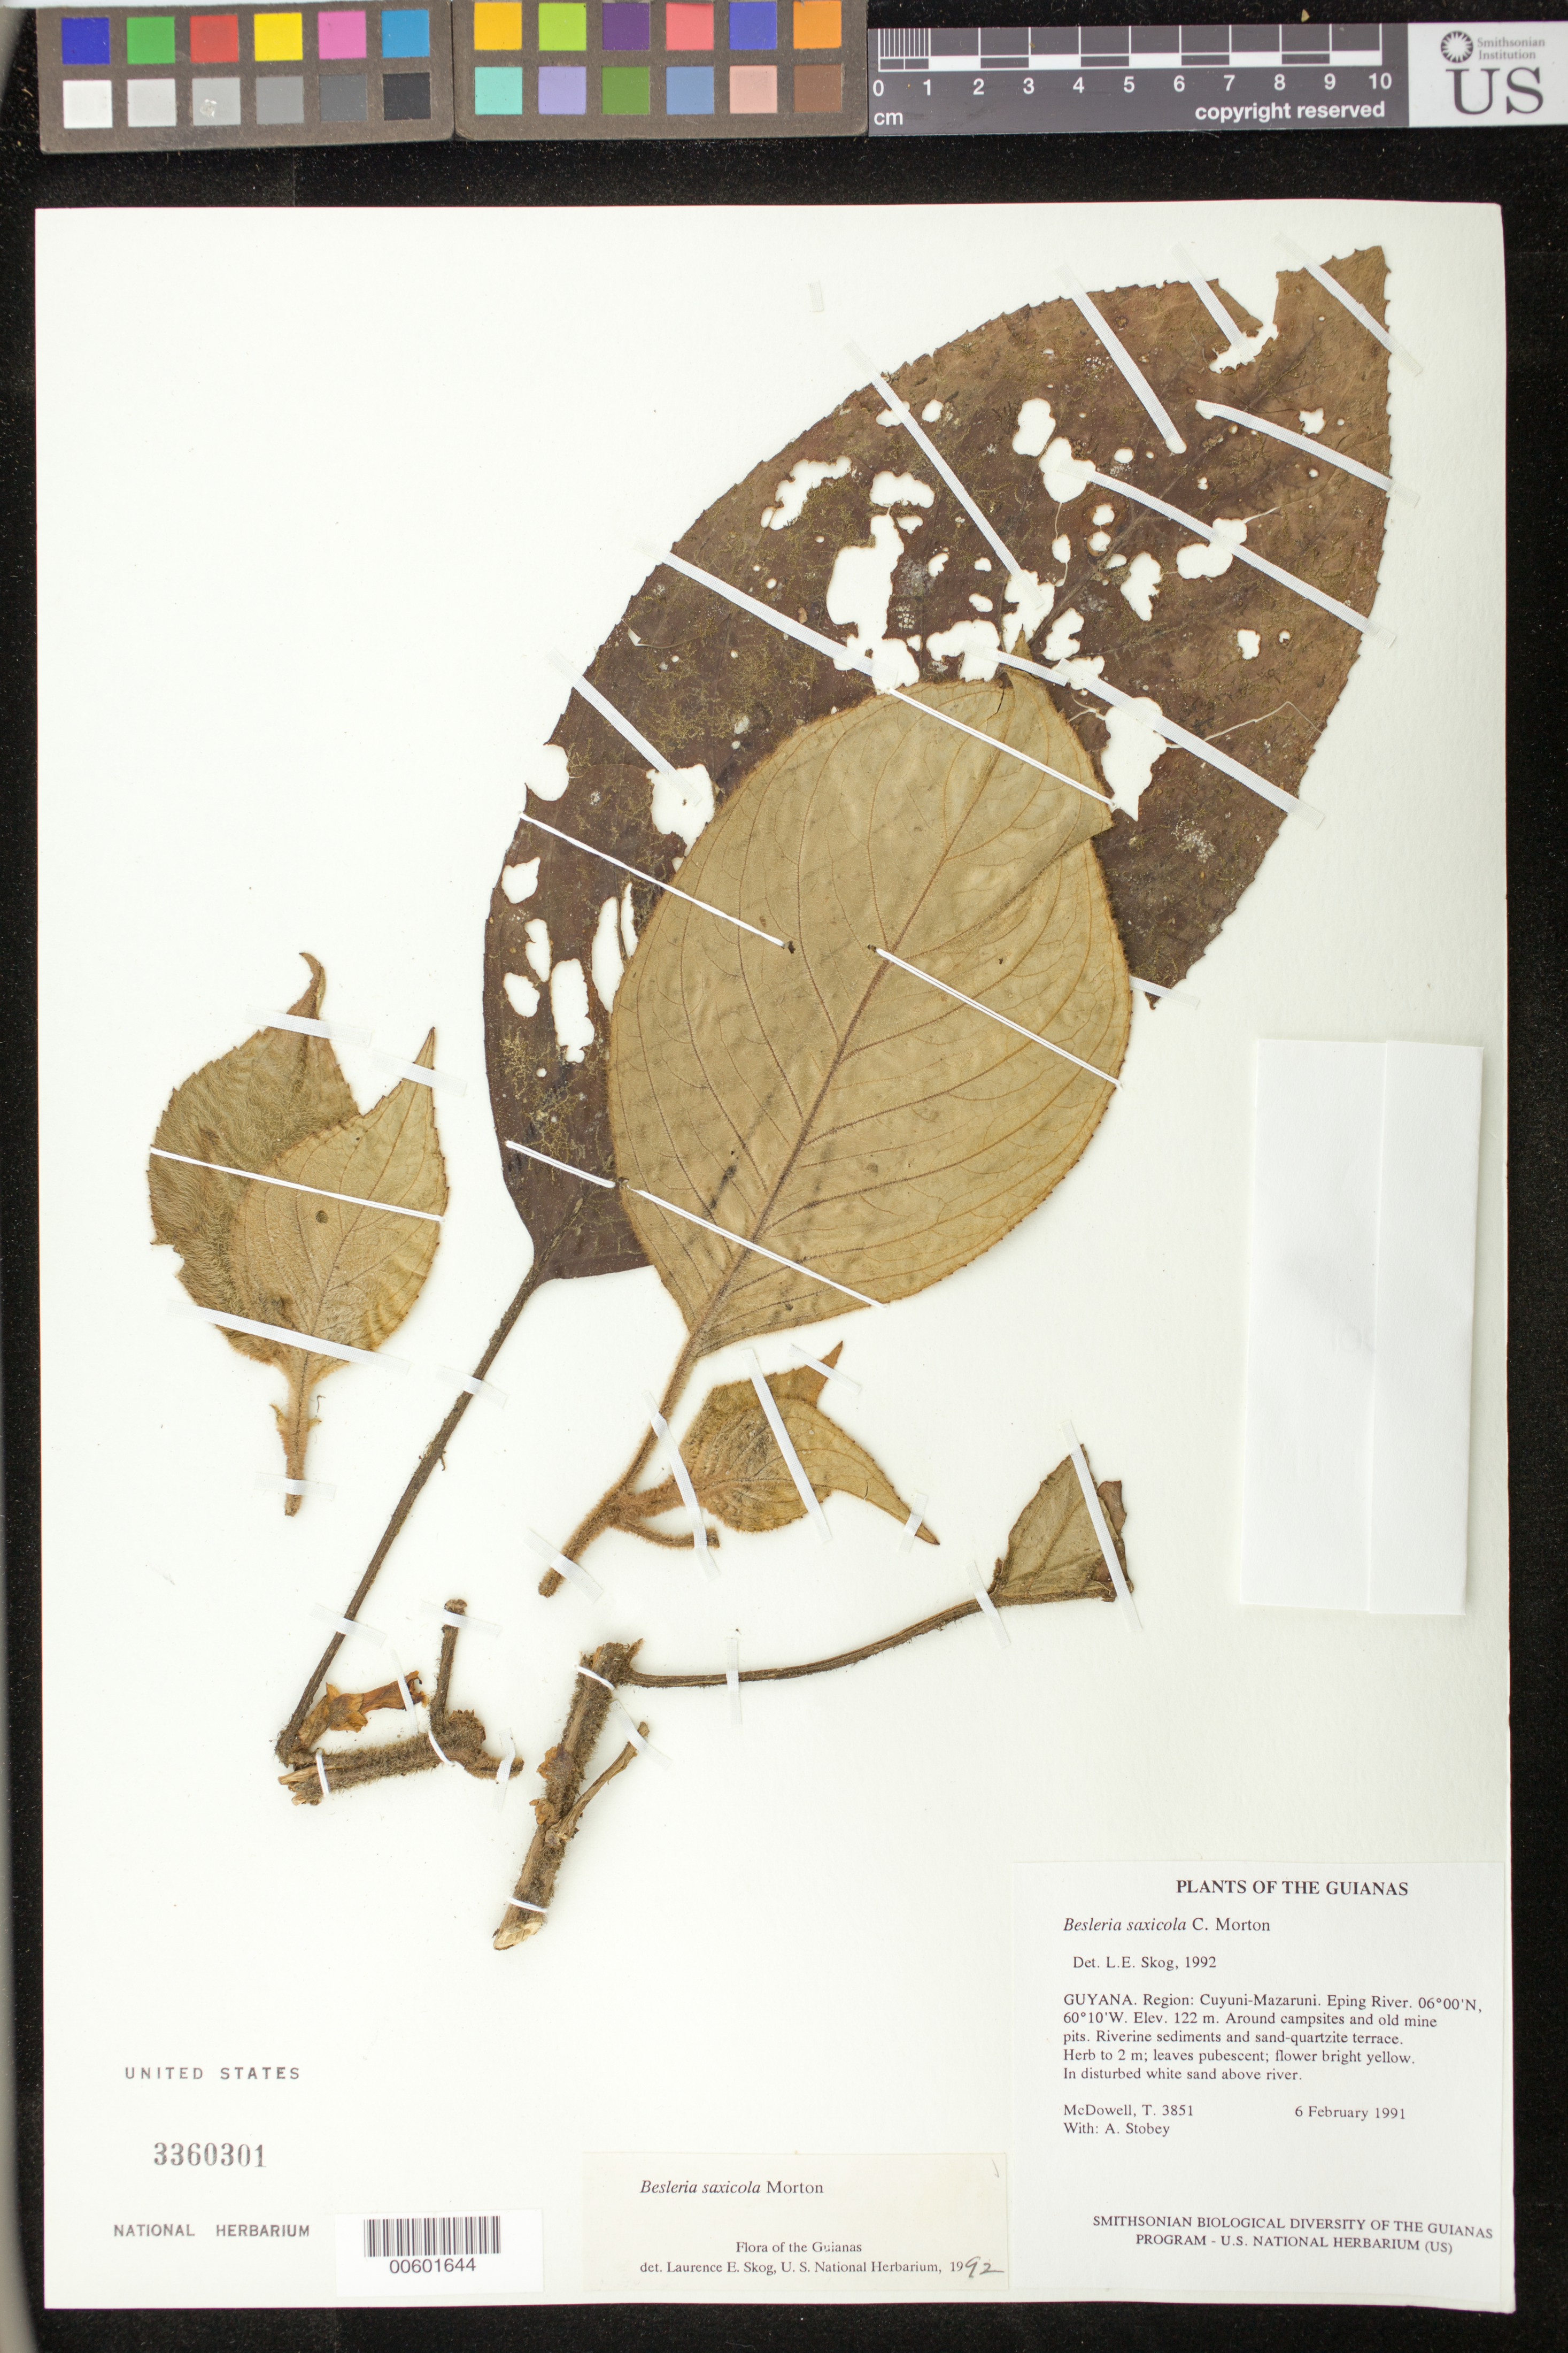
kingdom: Plantae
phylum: Tracheophyta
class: Magnoliopsida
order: Lamiales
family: Gesneriaceae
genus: Besleria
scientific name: Besleria saxicola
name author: C.V. Morton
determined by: Skog, Laurence E.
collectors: T. McDowell & A. Stobey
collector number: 3851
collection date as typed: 06 Feb 1991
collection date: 1991-02-06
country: Guyana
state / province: Cuyuni-Mazaruni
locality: Eping River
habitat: Around campsites and old mine pits. Riverine sediments and sand-quartzite terrace; in disturbed white sand above river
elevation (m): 122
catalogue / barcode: US 3360301